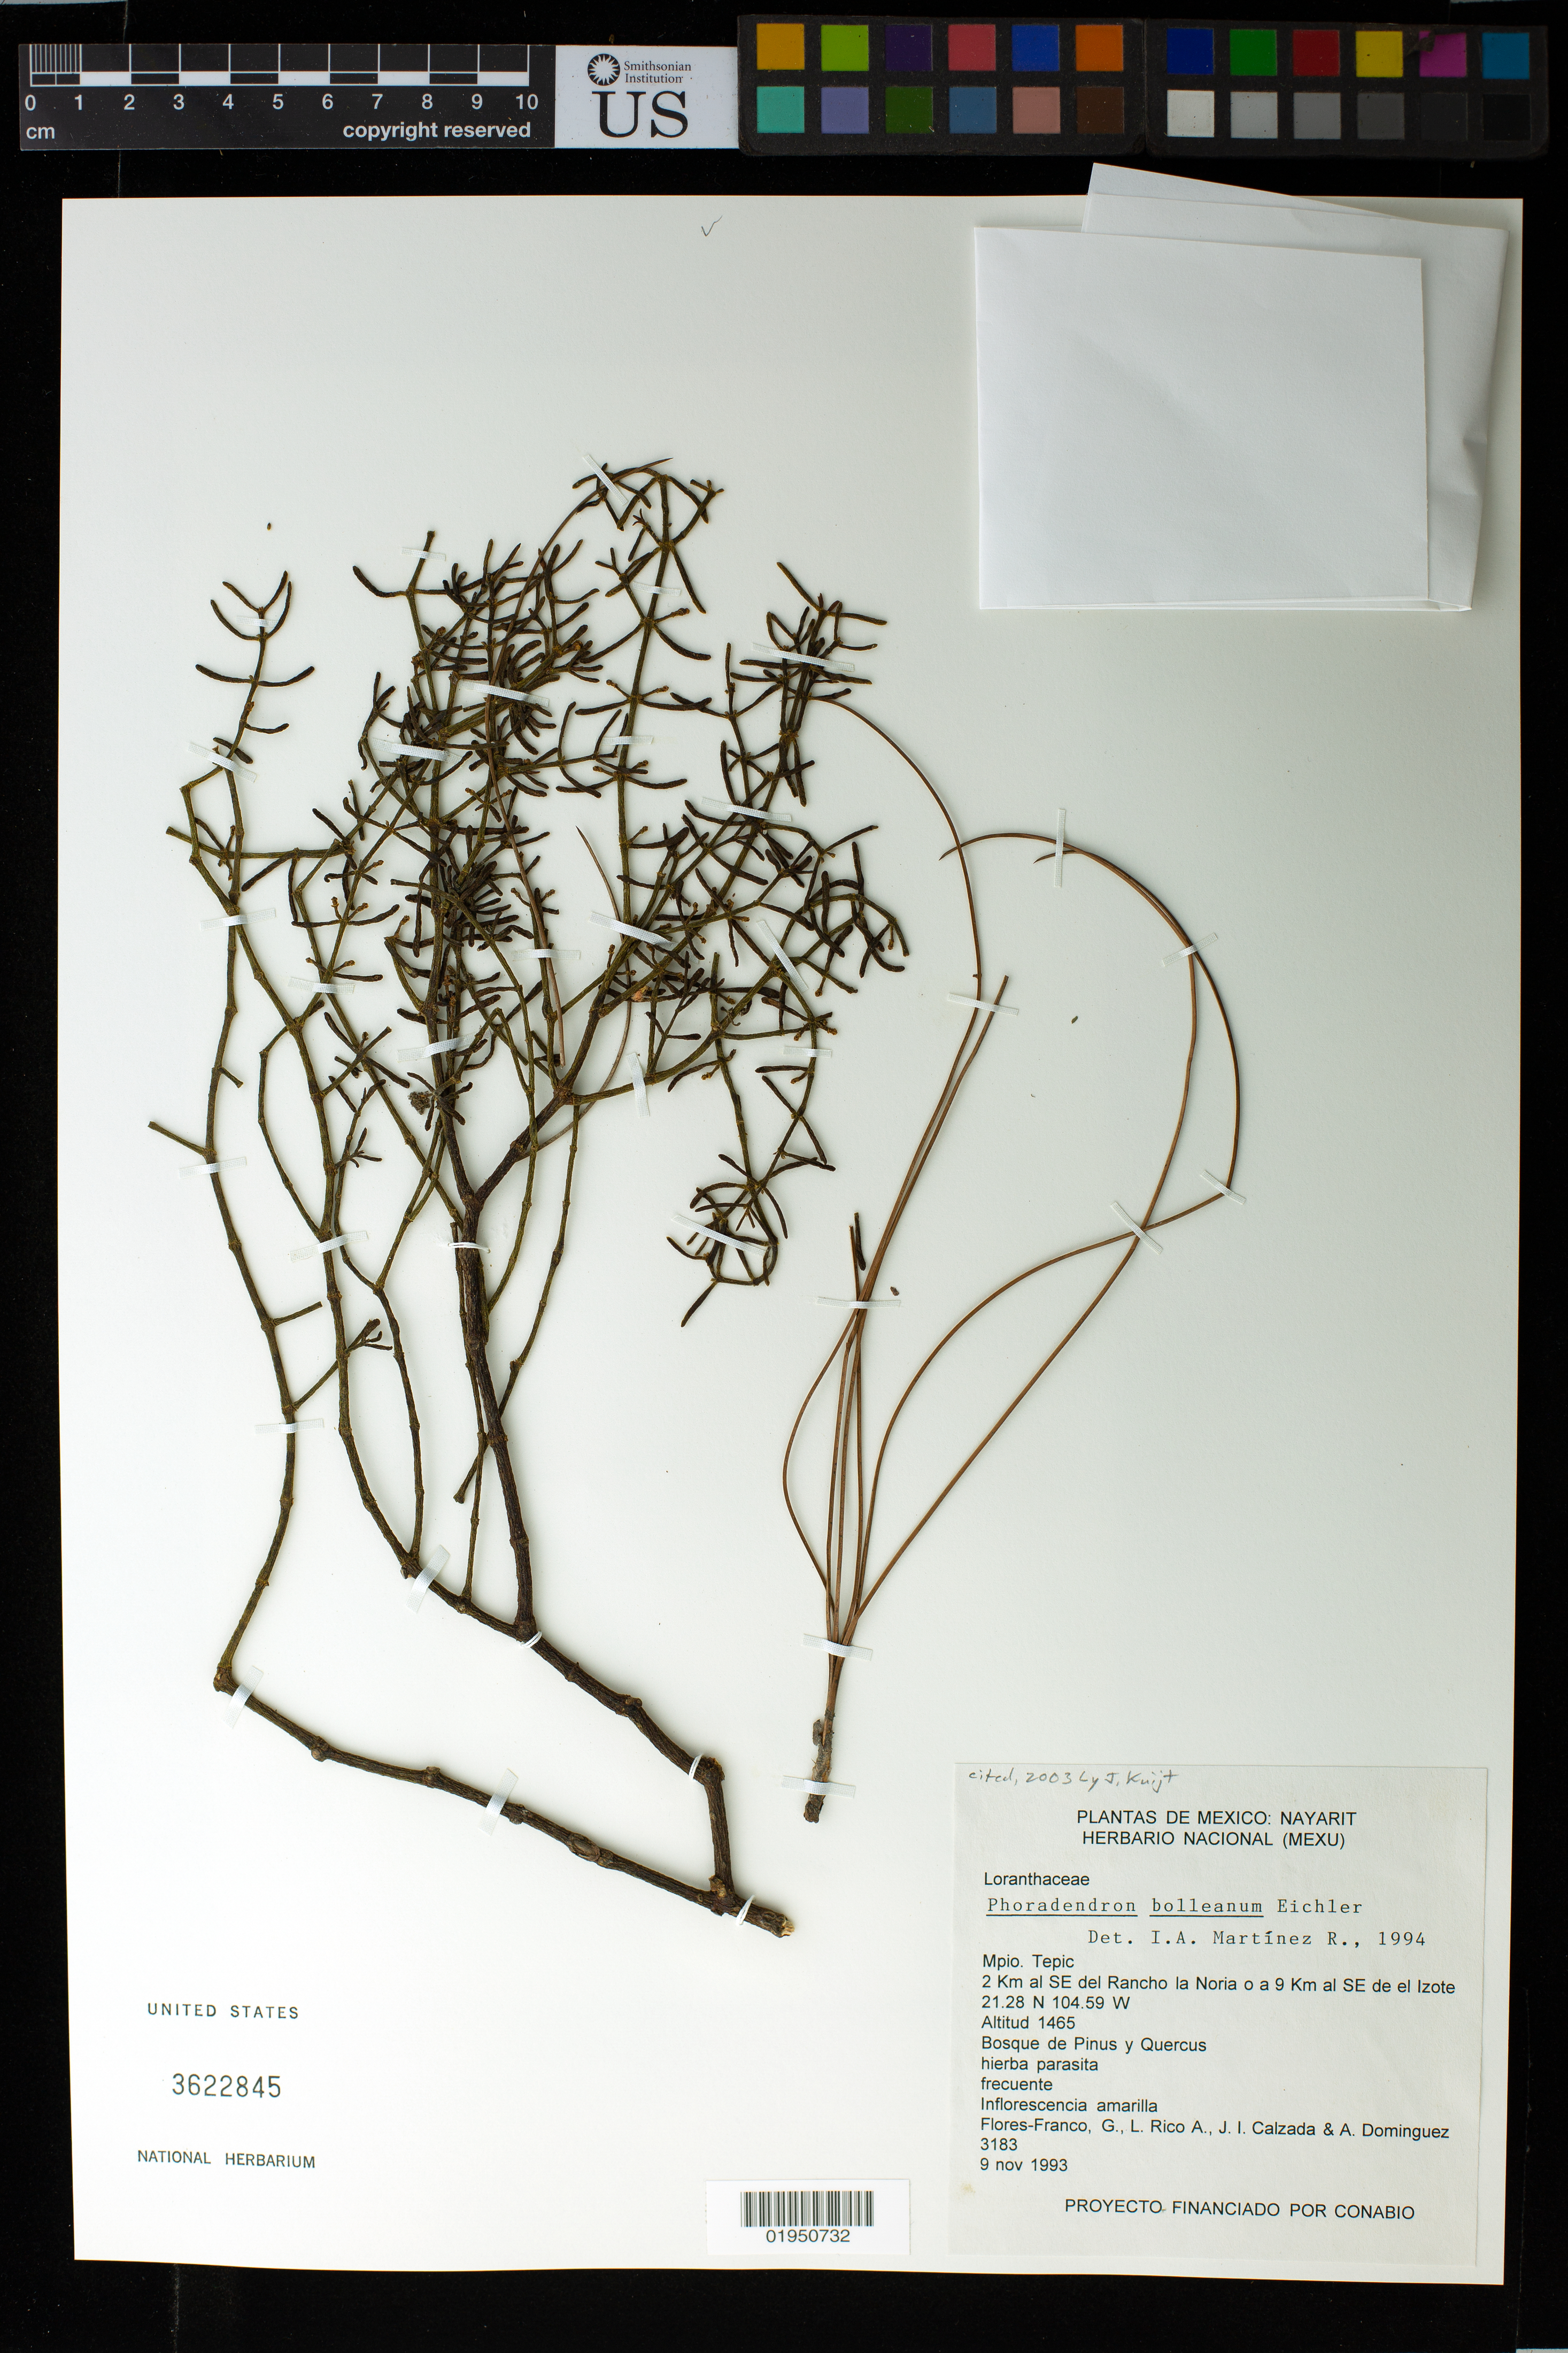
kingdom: Plantae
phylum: Tracheophyta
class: Magnoliopsida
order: Santalales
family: Viscaceae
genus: Phoradendron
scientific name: Phoradendron bolleanum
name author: (Seem.) Eichler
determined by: Martinez R., I. A.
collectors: G. Flores F., M. Rico Arce, J. I. Calzada & A. Dominguez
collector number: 3183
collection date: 1993-11-09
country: Mexico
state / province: Nayarit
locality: Mpio. Tepic. 2 Km al SE del Rancho la Noria o a 9 Km al SE de el Izote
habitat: bosque de Pinus y Quercus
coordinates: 21.28 N, 104.59 W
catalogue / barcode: US 3622845